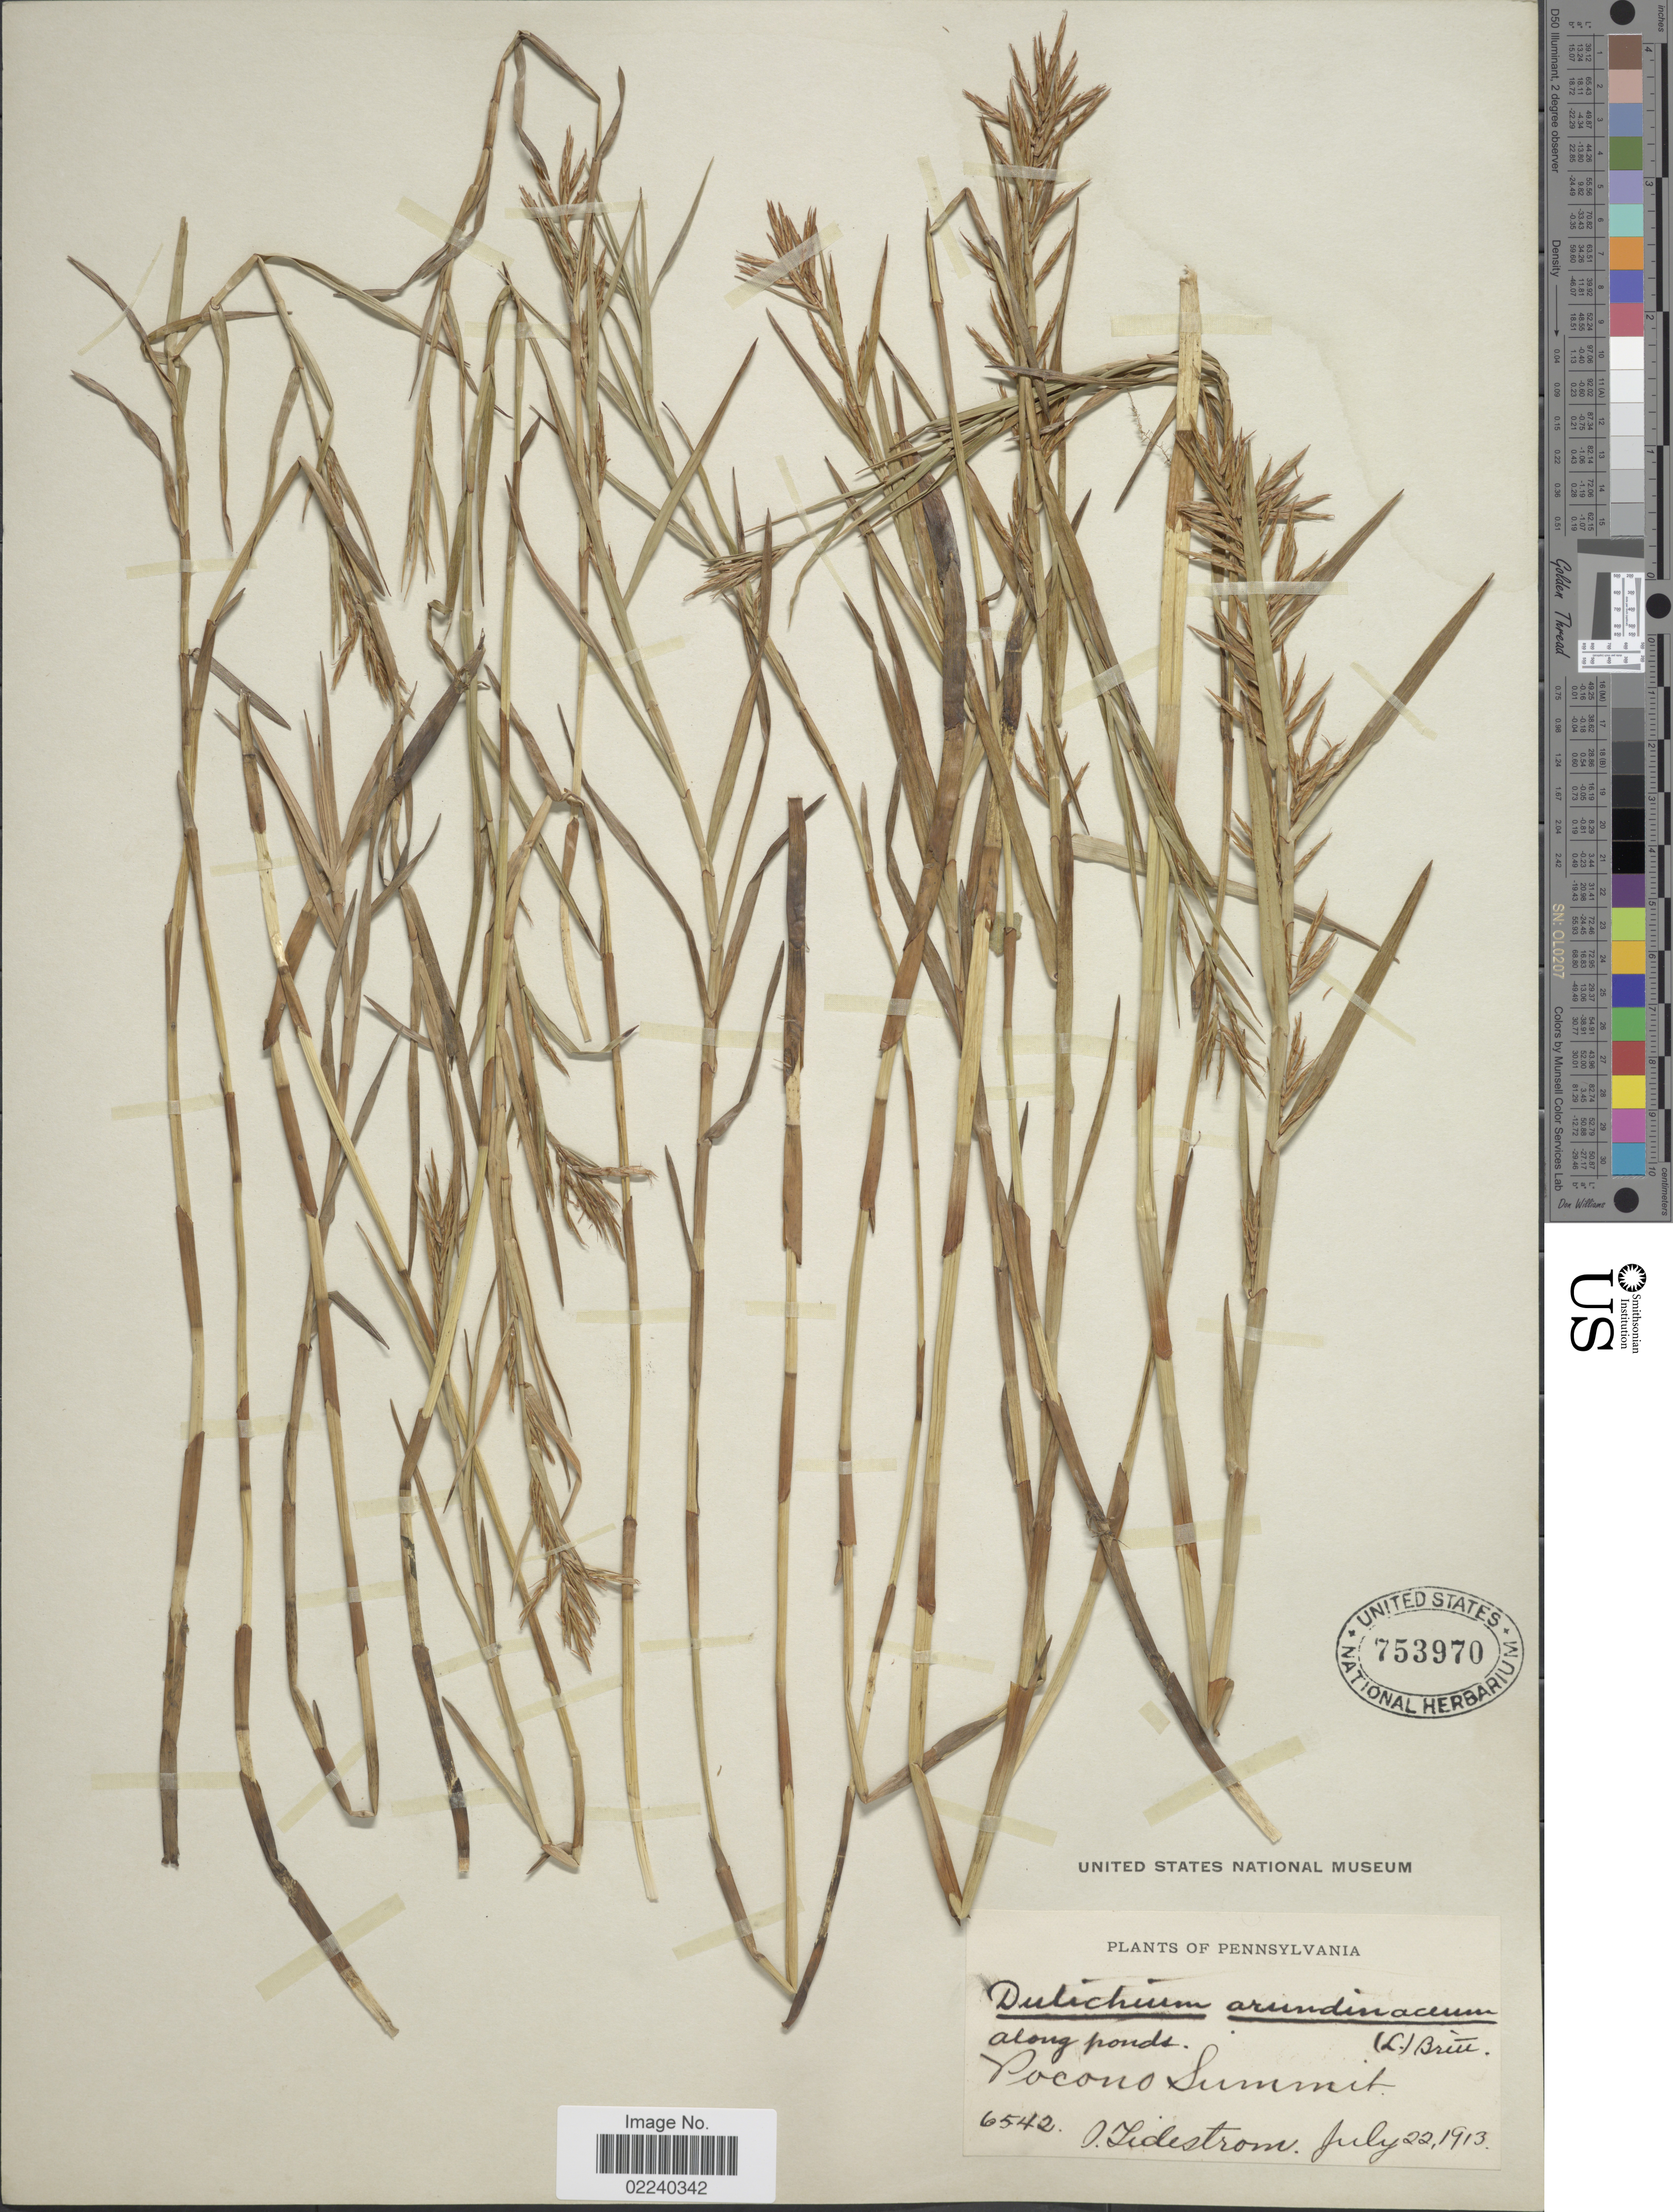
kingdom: Plantae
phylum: Tracheophyta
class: Liliopsida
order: Poales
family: Cyperaceae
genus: Dulichium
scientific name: Dulichium arundinaceum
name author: (L.) Britton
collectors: O. Tidestrom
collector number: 6542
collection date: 1913-07-22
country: United States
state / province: Pennsylvania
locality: Pocono Summit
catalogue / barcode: US 753970